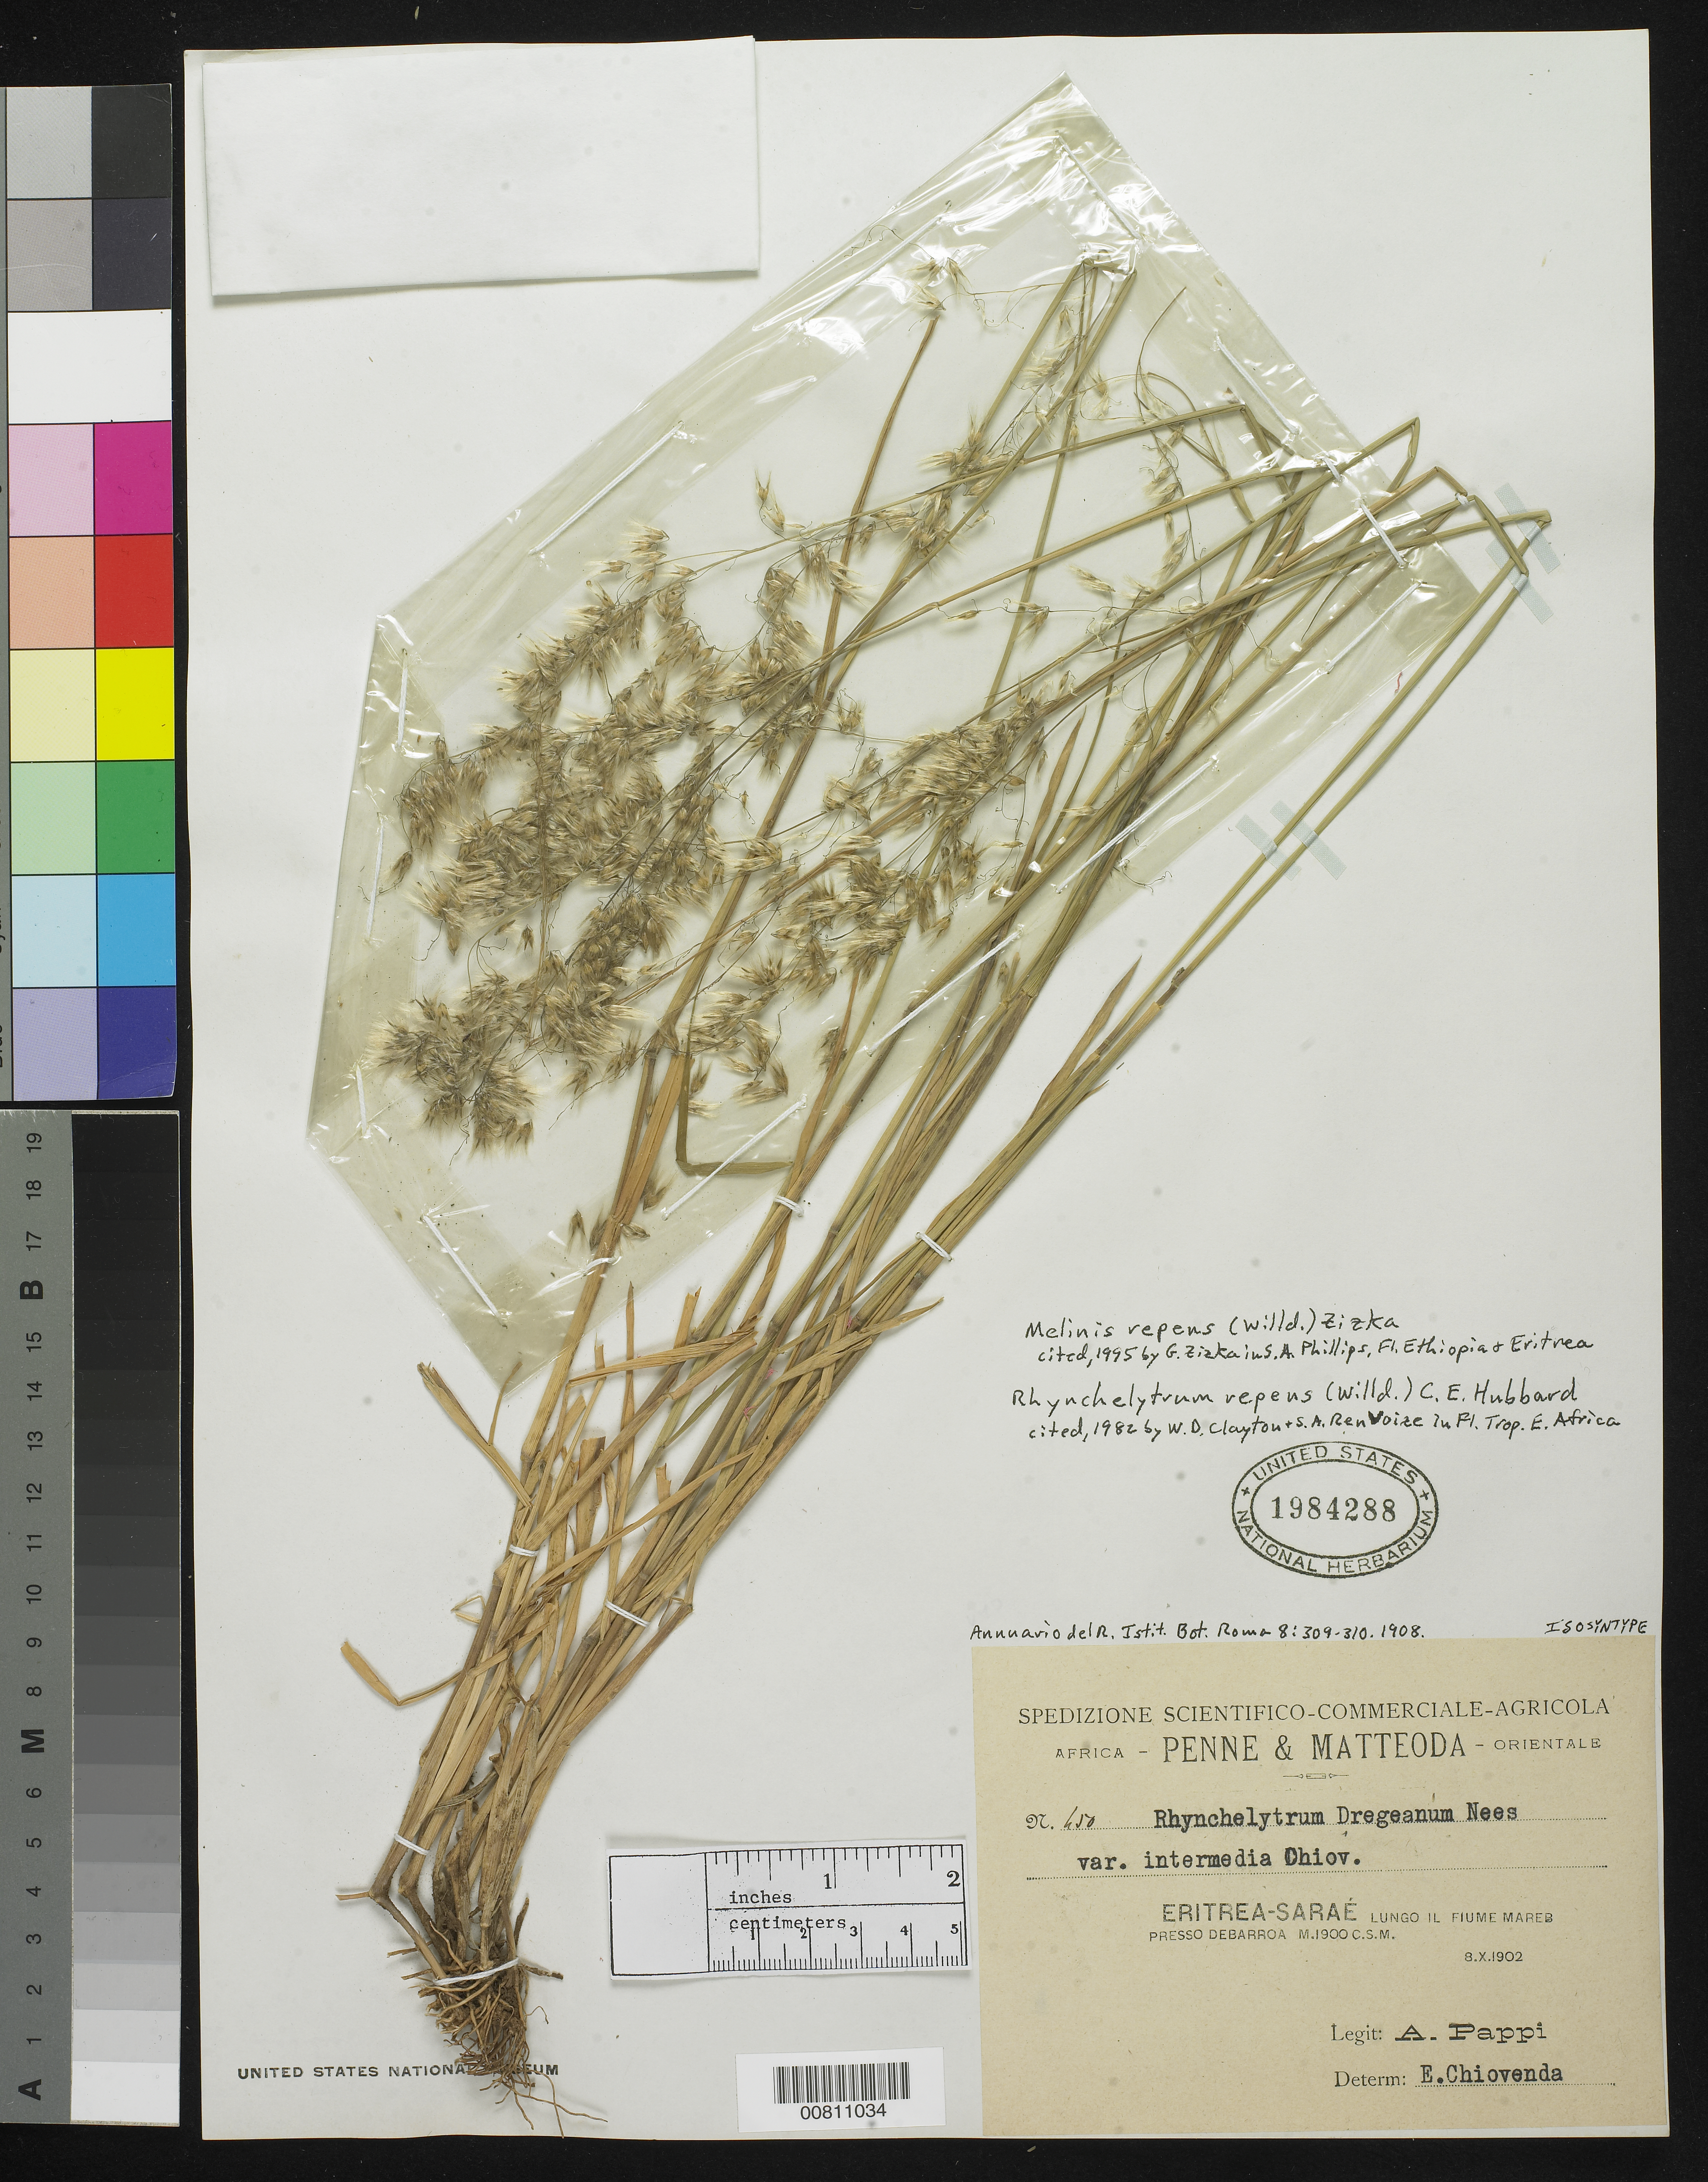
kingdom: Plantae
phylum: Tracheophyta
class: Liliopsida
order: Poales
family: Poaceae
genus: Rhynchelytrum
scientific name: Rhynchelytrum dregeanum var. intermedia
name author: Chiov.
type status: Isosyntype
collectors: A. Pappi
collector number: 450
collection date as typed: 08 Oct 1902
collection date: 1902-10-08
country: Eritrea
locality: Eritrea-Saraé, lungo il Fiume Mareb presso Debarroa.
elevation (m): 1900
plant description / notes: Cited 1995 by G. Zizka in S.A. Phillips, Fl. Ethiopda & Eritrea.; Elev. cited as 1800 in protologue, but 1900 m on US specimen.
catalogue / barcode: US 1984288